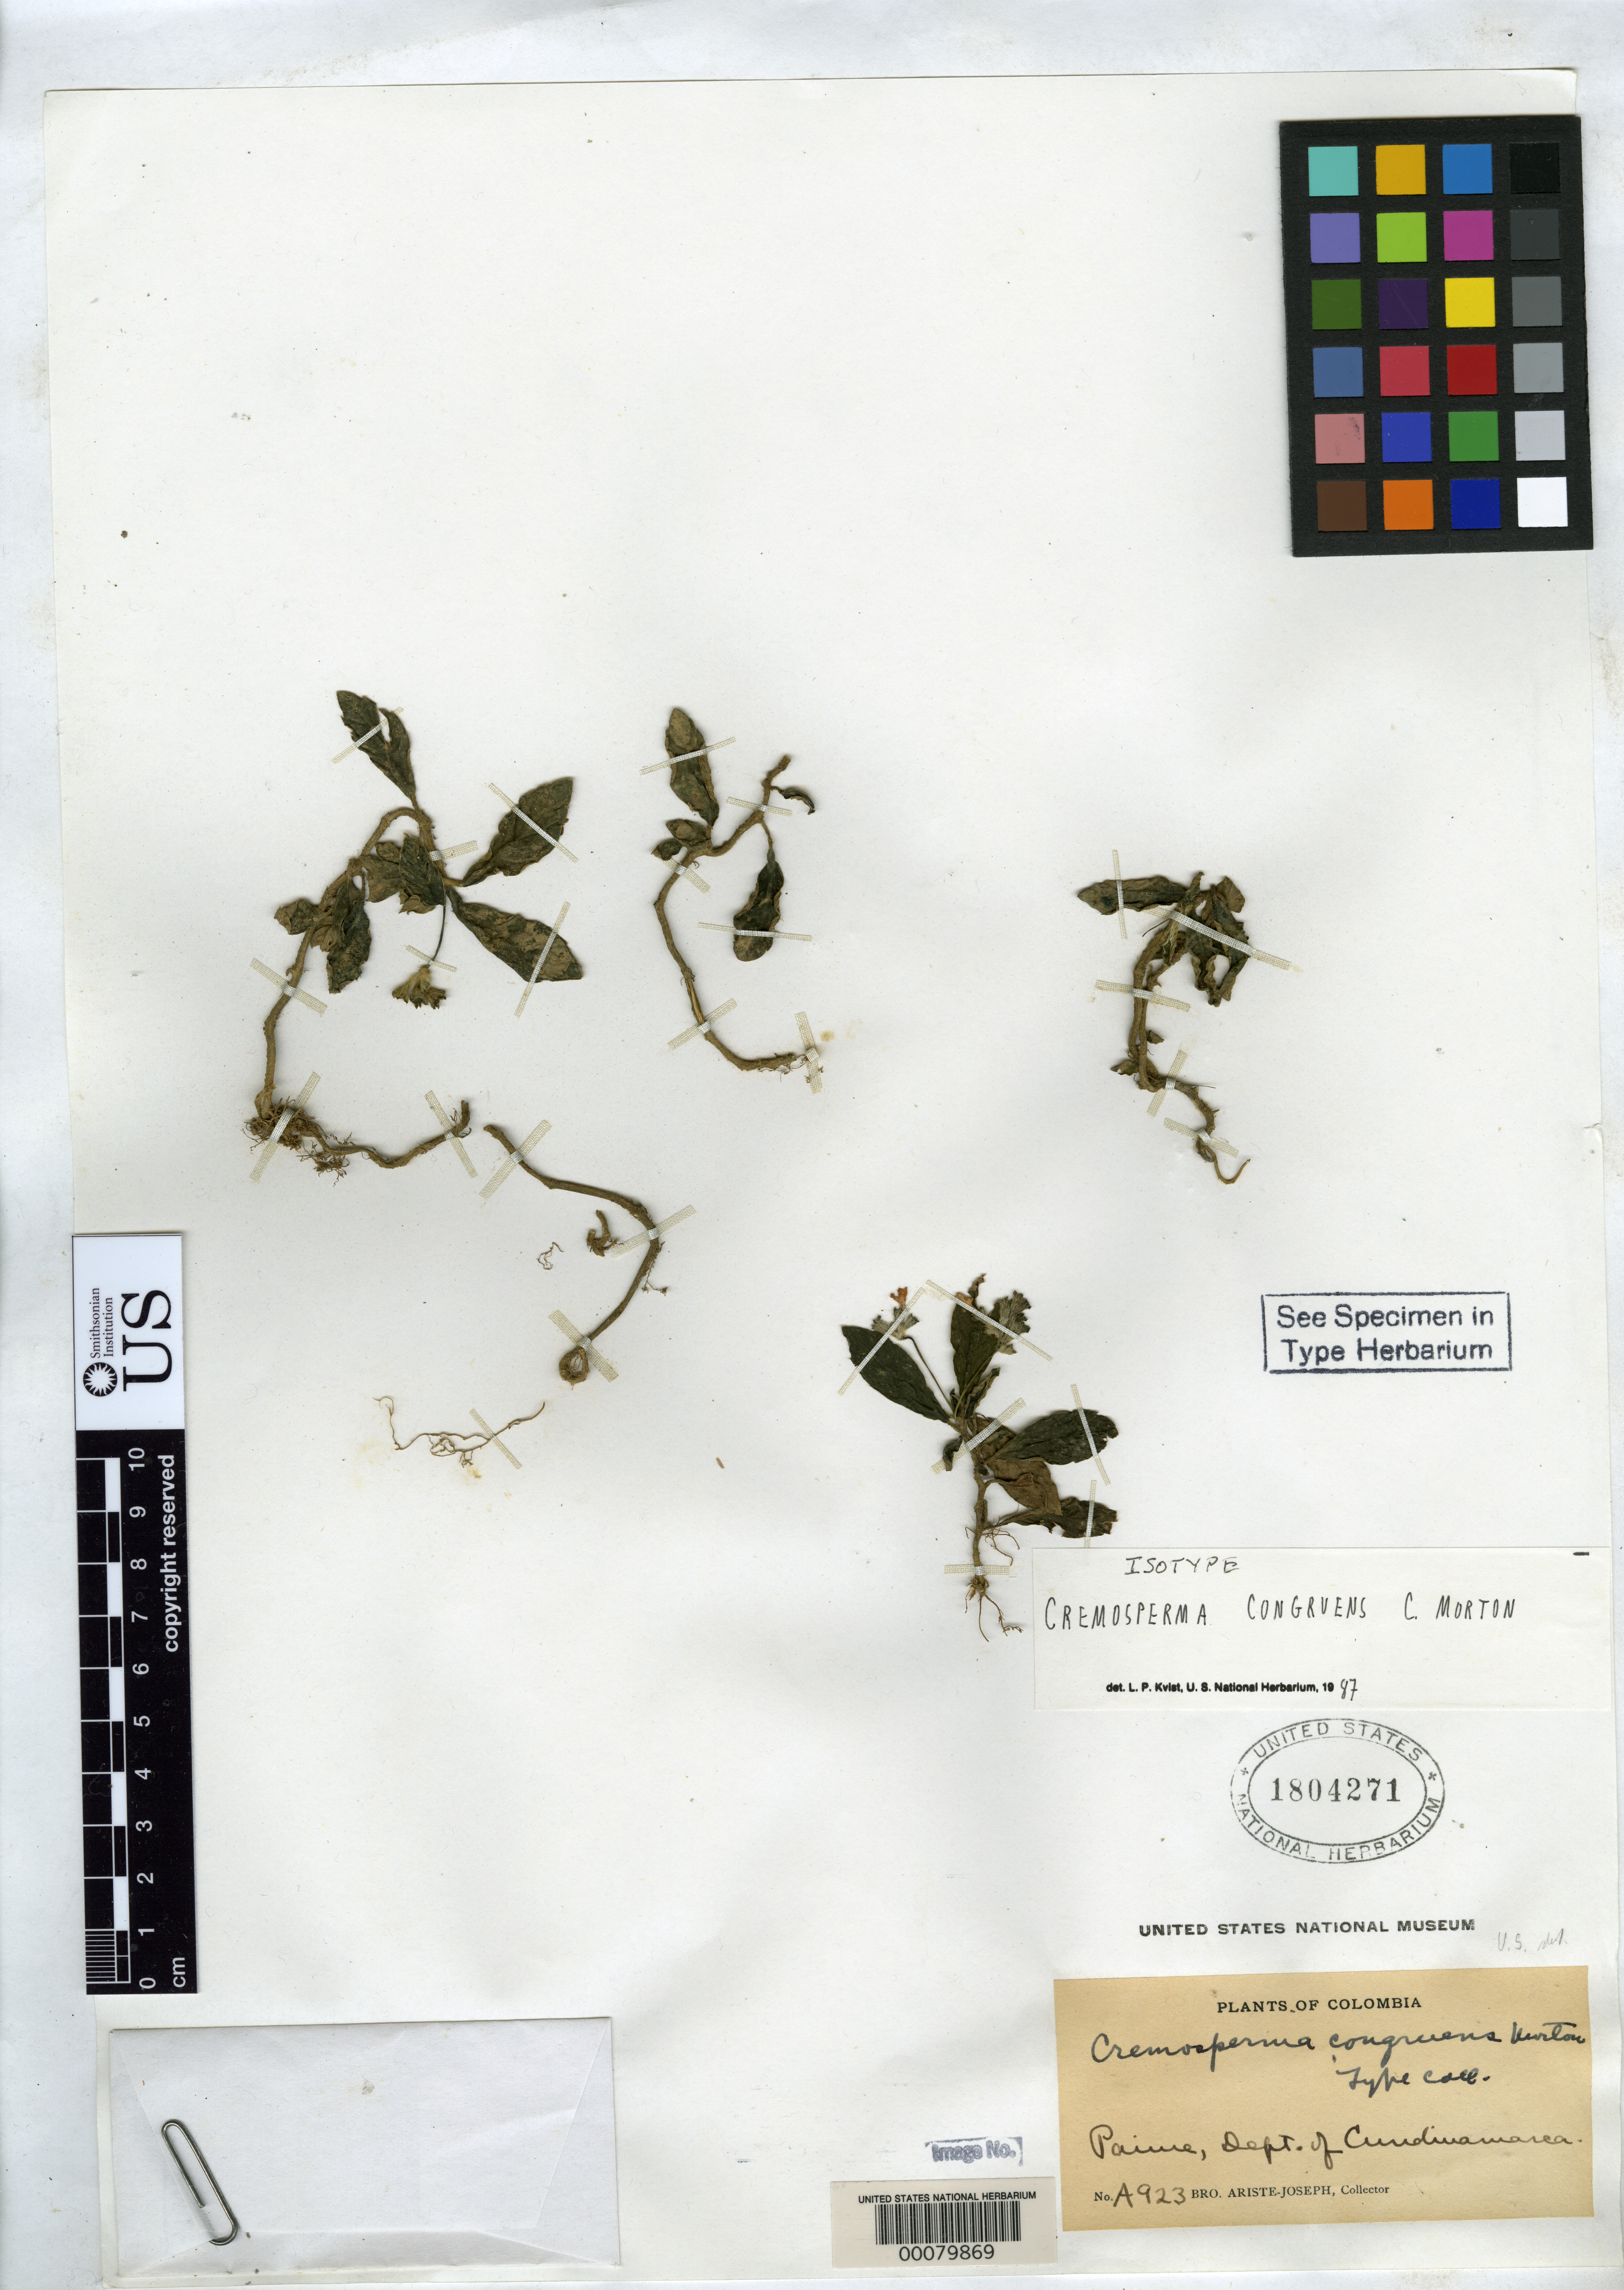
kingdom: Plantae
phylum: Tracheophyta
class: Magnoliopsida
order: Lamiales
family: Gesneriaceae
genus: Cremosperma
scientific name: Cremosperma congruens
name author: C.V. Morton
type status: Isotype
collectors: Bro. Ariste-Joseph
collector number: A 923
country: Colombia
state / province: Cundinamarca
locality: Paime.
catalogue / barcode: US 1804271